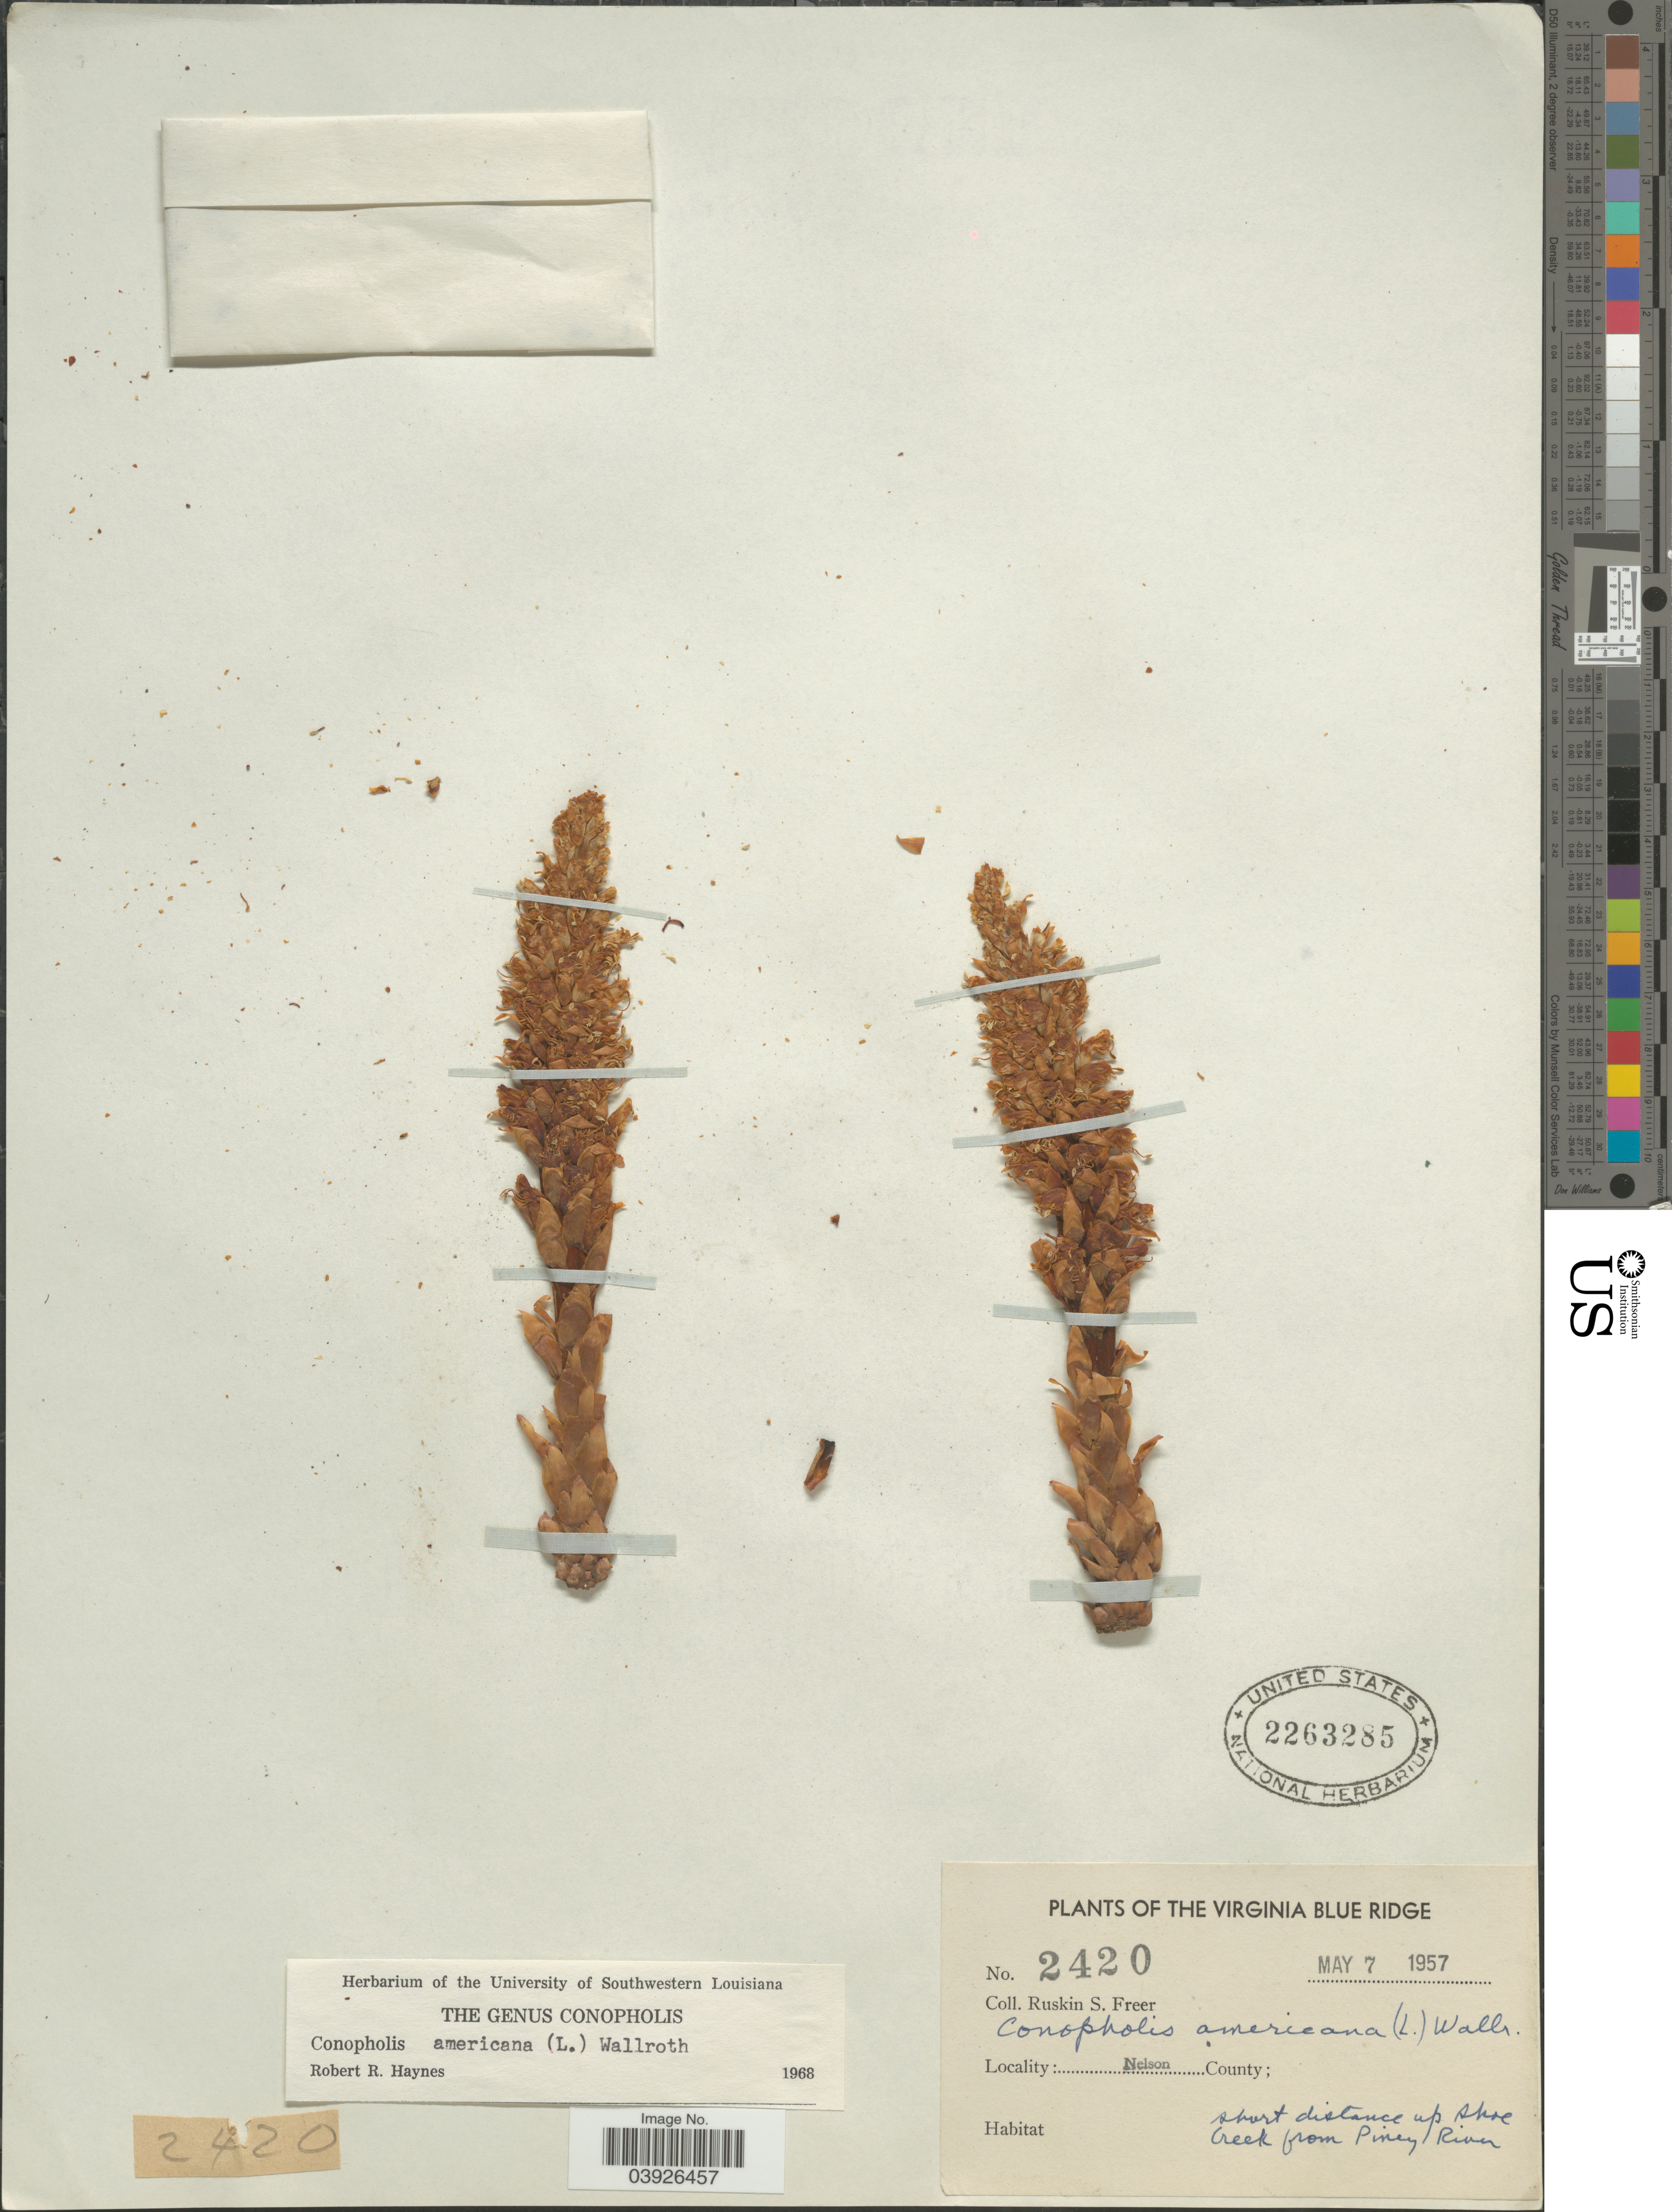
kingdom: Plantae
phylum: Tracheophyta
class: Magnoliopsida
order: Lamiales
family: Orobanchaceae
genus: Conopholis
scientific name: Conopholis americana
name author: (L. f.) Wallr.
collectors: R. Freer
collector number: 2420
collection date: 1957-05-07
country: United States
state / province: Virginia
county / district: Nelson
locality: The Virginia Blue Ridge. Nelson County; short distance up Shoe Creek from Piney River.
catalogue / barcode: US 2263285